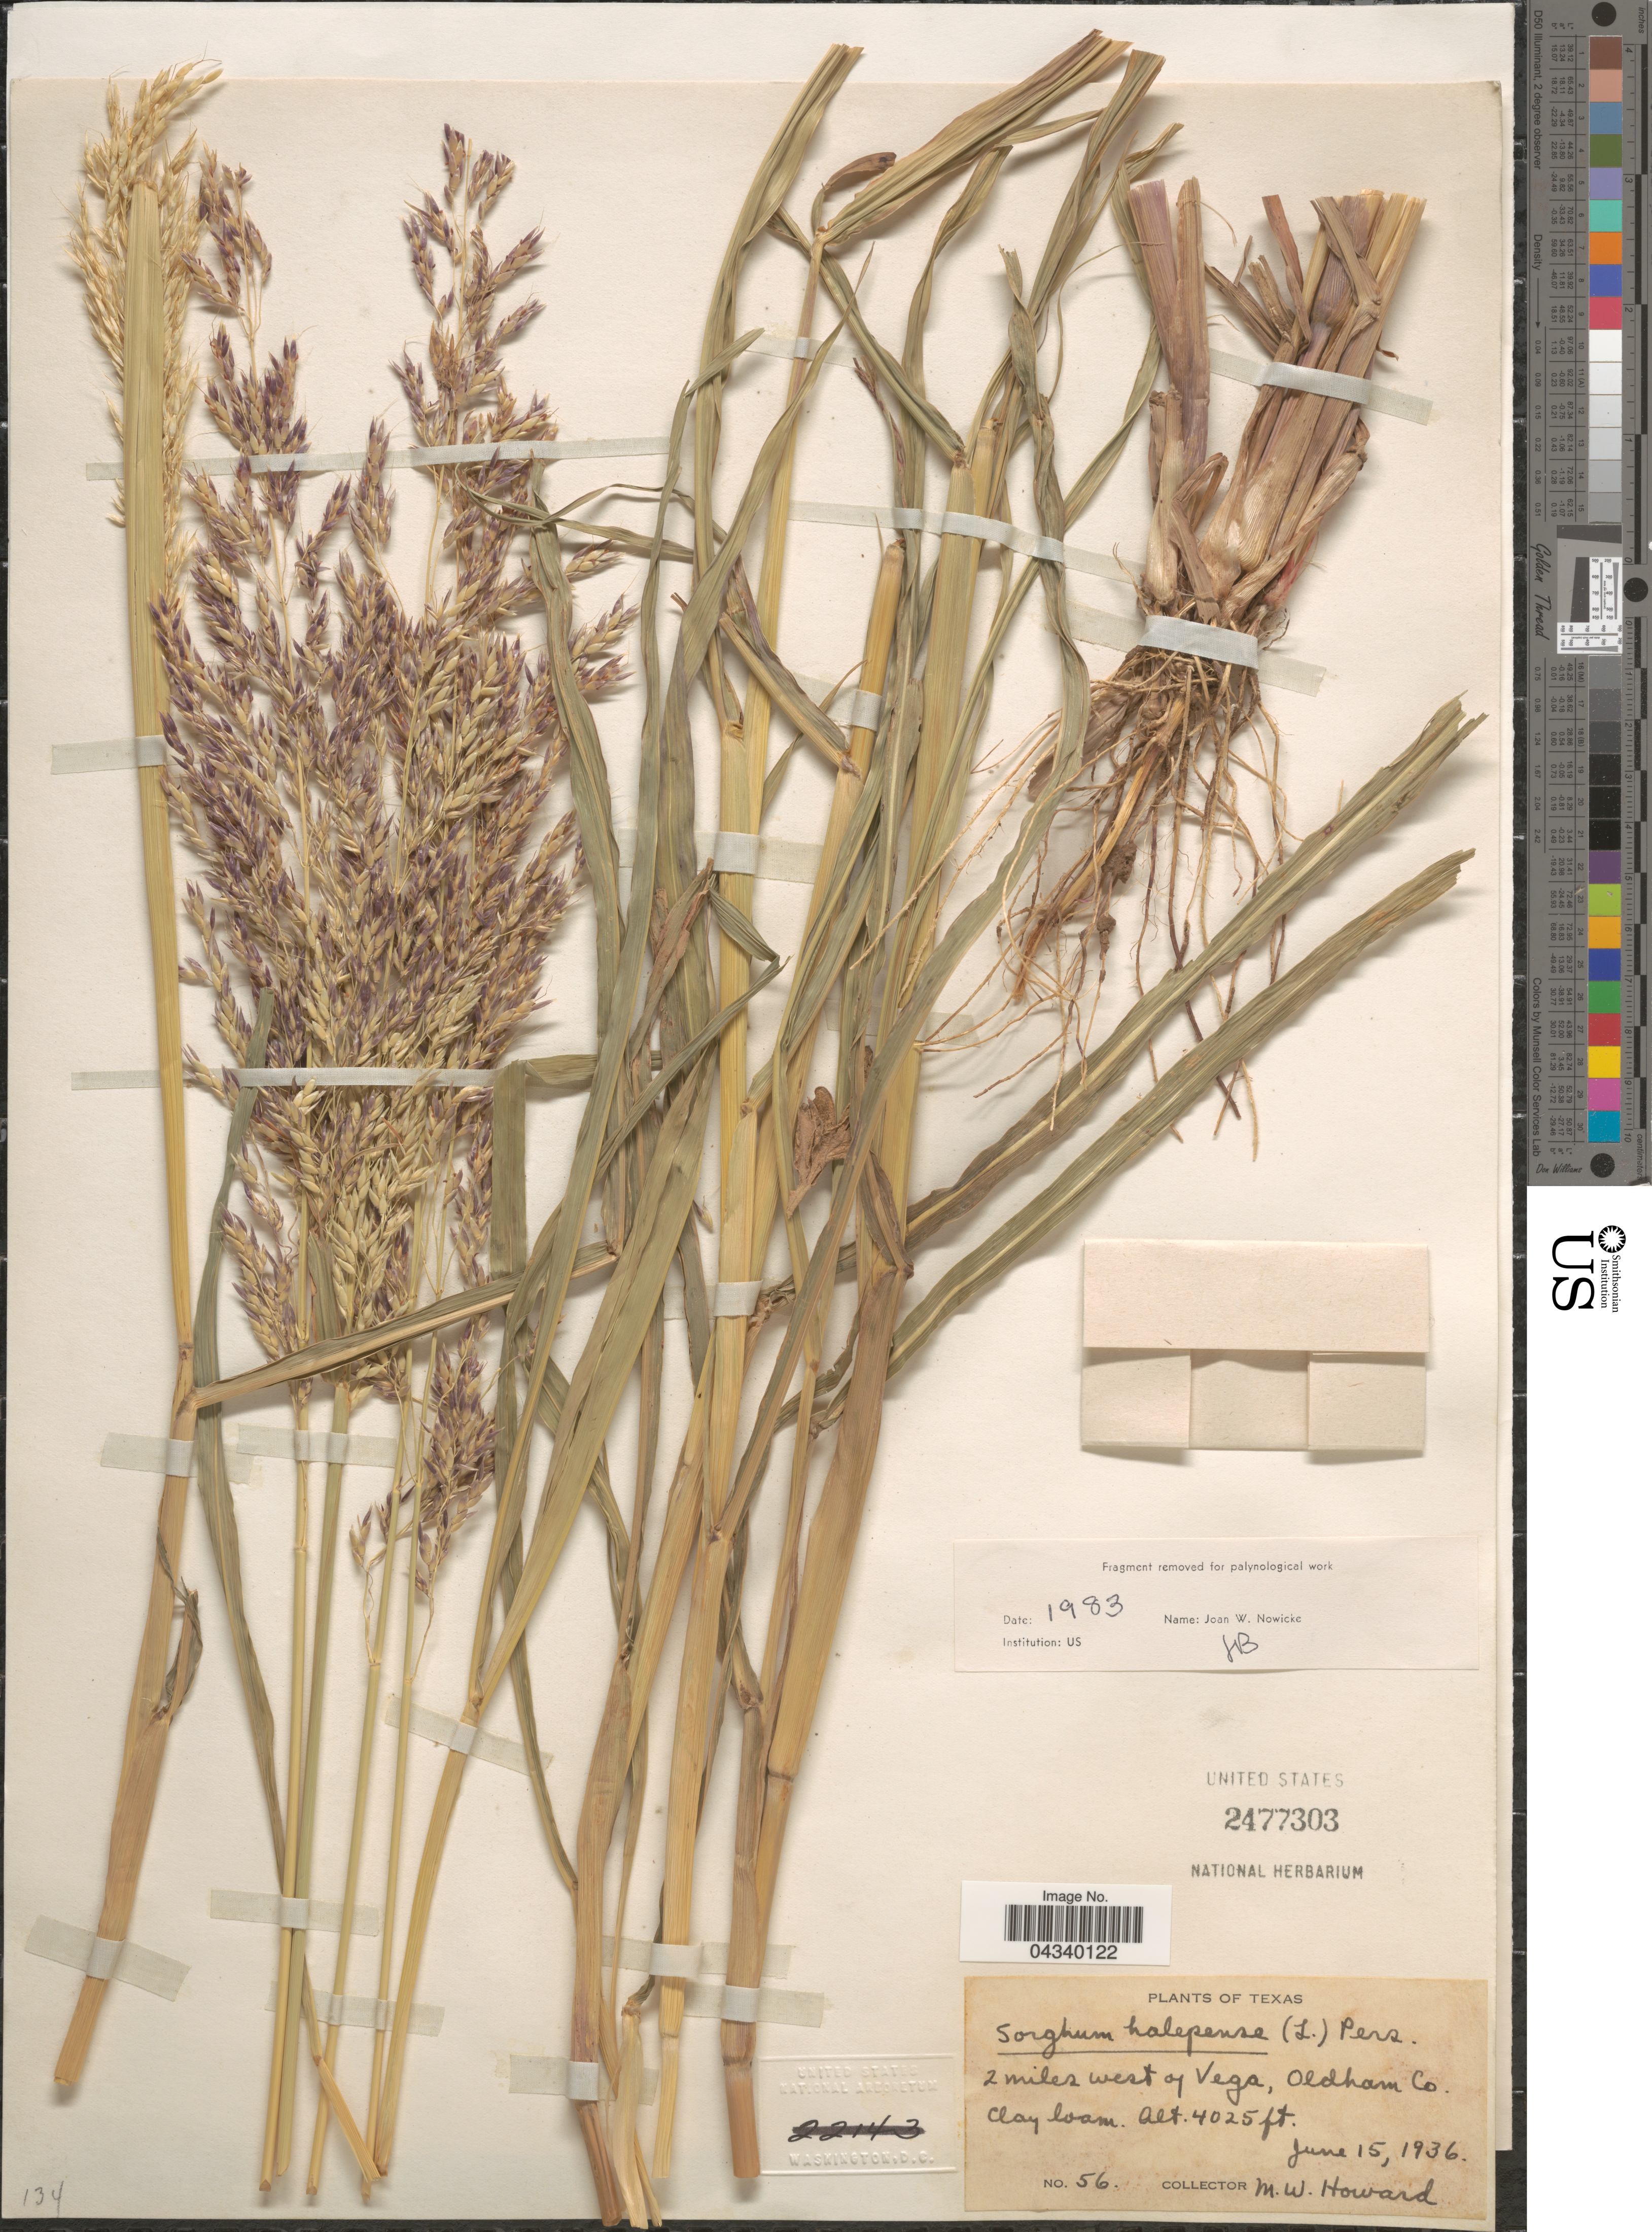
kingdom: Plantae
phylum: Tracheophyta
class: Liliopsida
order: Poales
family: Poaceae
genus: Sorghum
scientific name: Sorghum halepense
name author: (L.) Pers.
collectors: M. Howard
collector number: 56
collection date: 1936-06-15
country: United States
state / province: Texas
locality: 2 miles west of Vega, Oldham Co.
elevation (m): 1227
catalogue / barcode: US 2477303